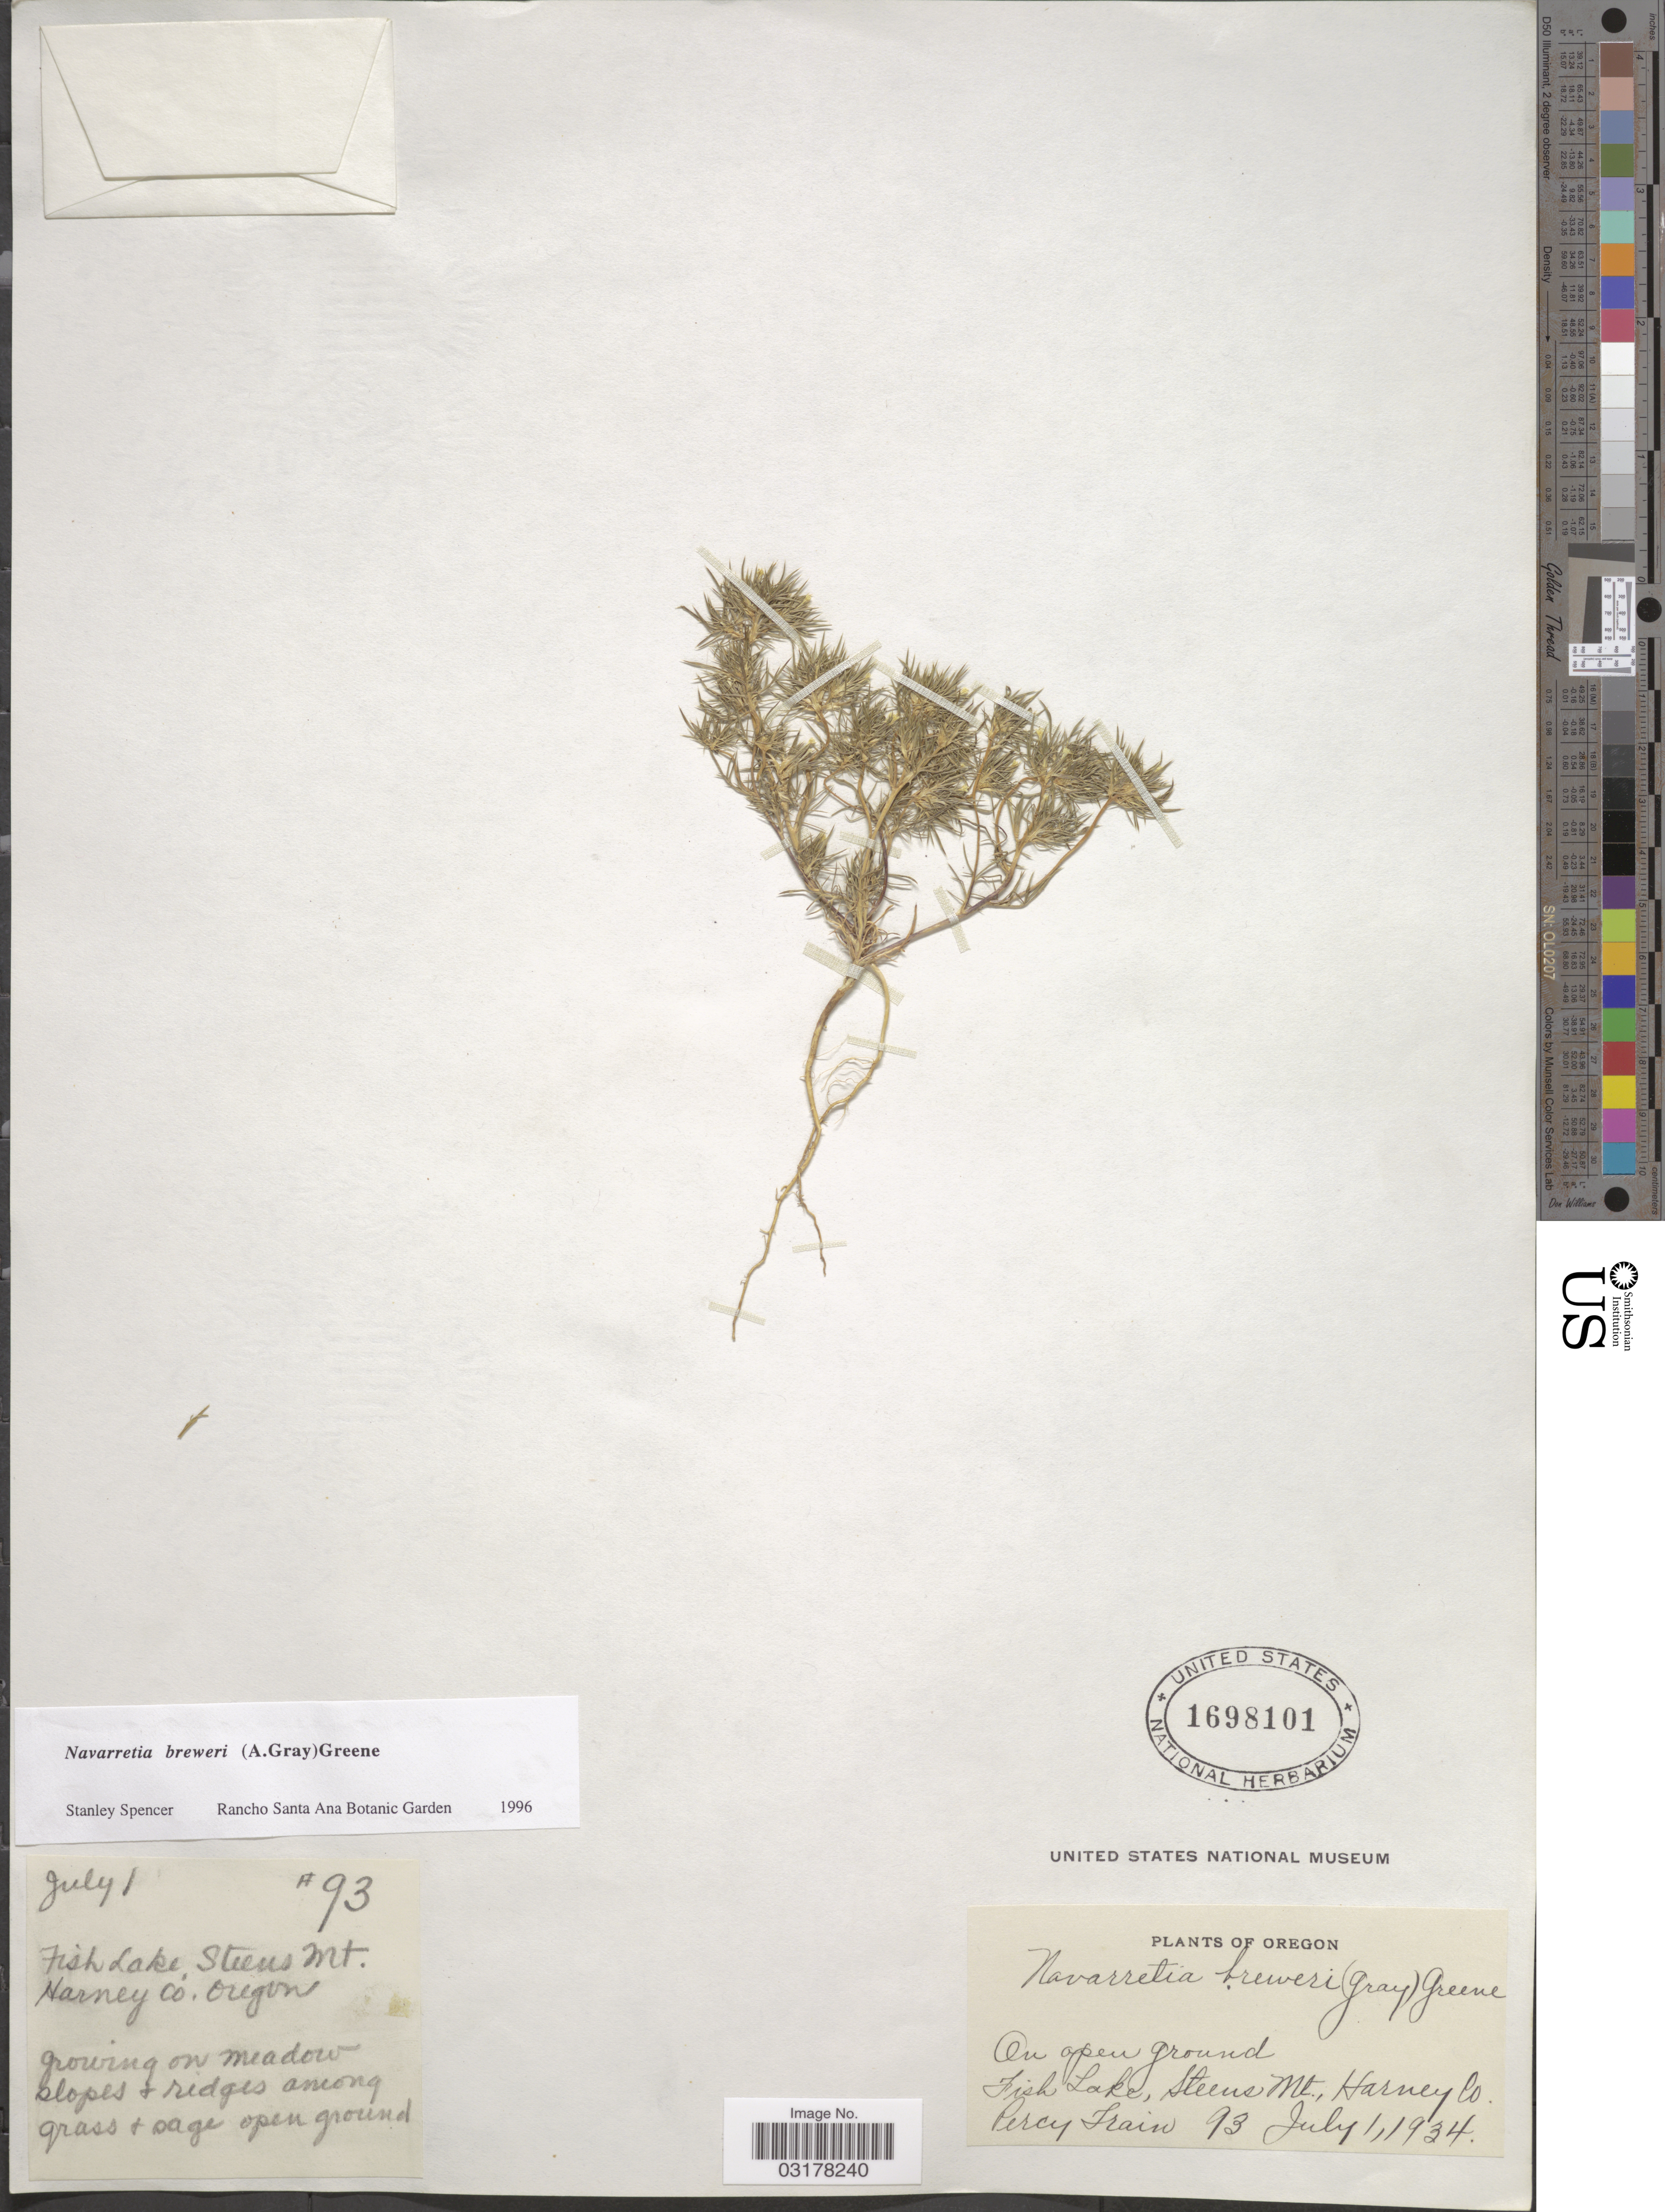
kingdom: Plantae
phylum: Tracheophyta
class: Magnoliopsida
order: Ericales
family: Polemoniaceae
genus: Navarretia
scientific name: Navarretia breweri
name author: (A. Gray) Greene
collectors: P. Train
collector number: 93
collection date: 1934-07-01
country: United States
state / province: Oregon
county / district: Harney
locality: Fish Lake, Steens Mt., Harney Co.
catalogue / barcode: US 1698101